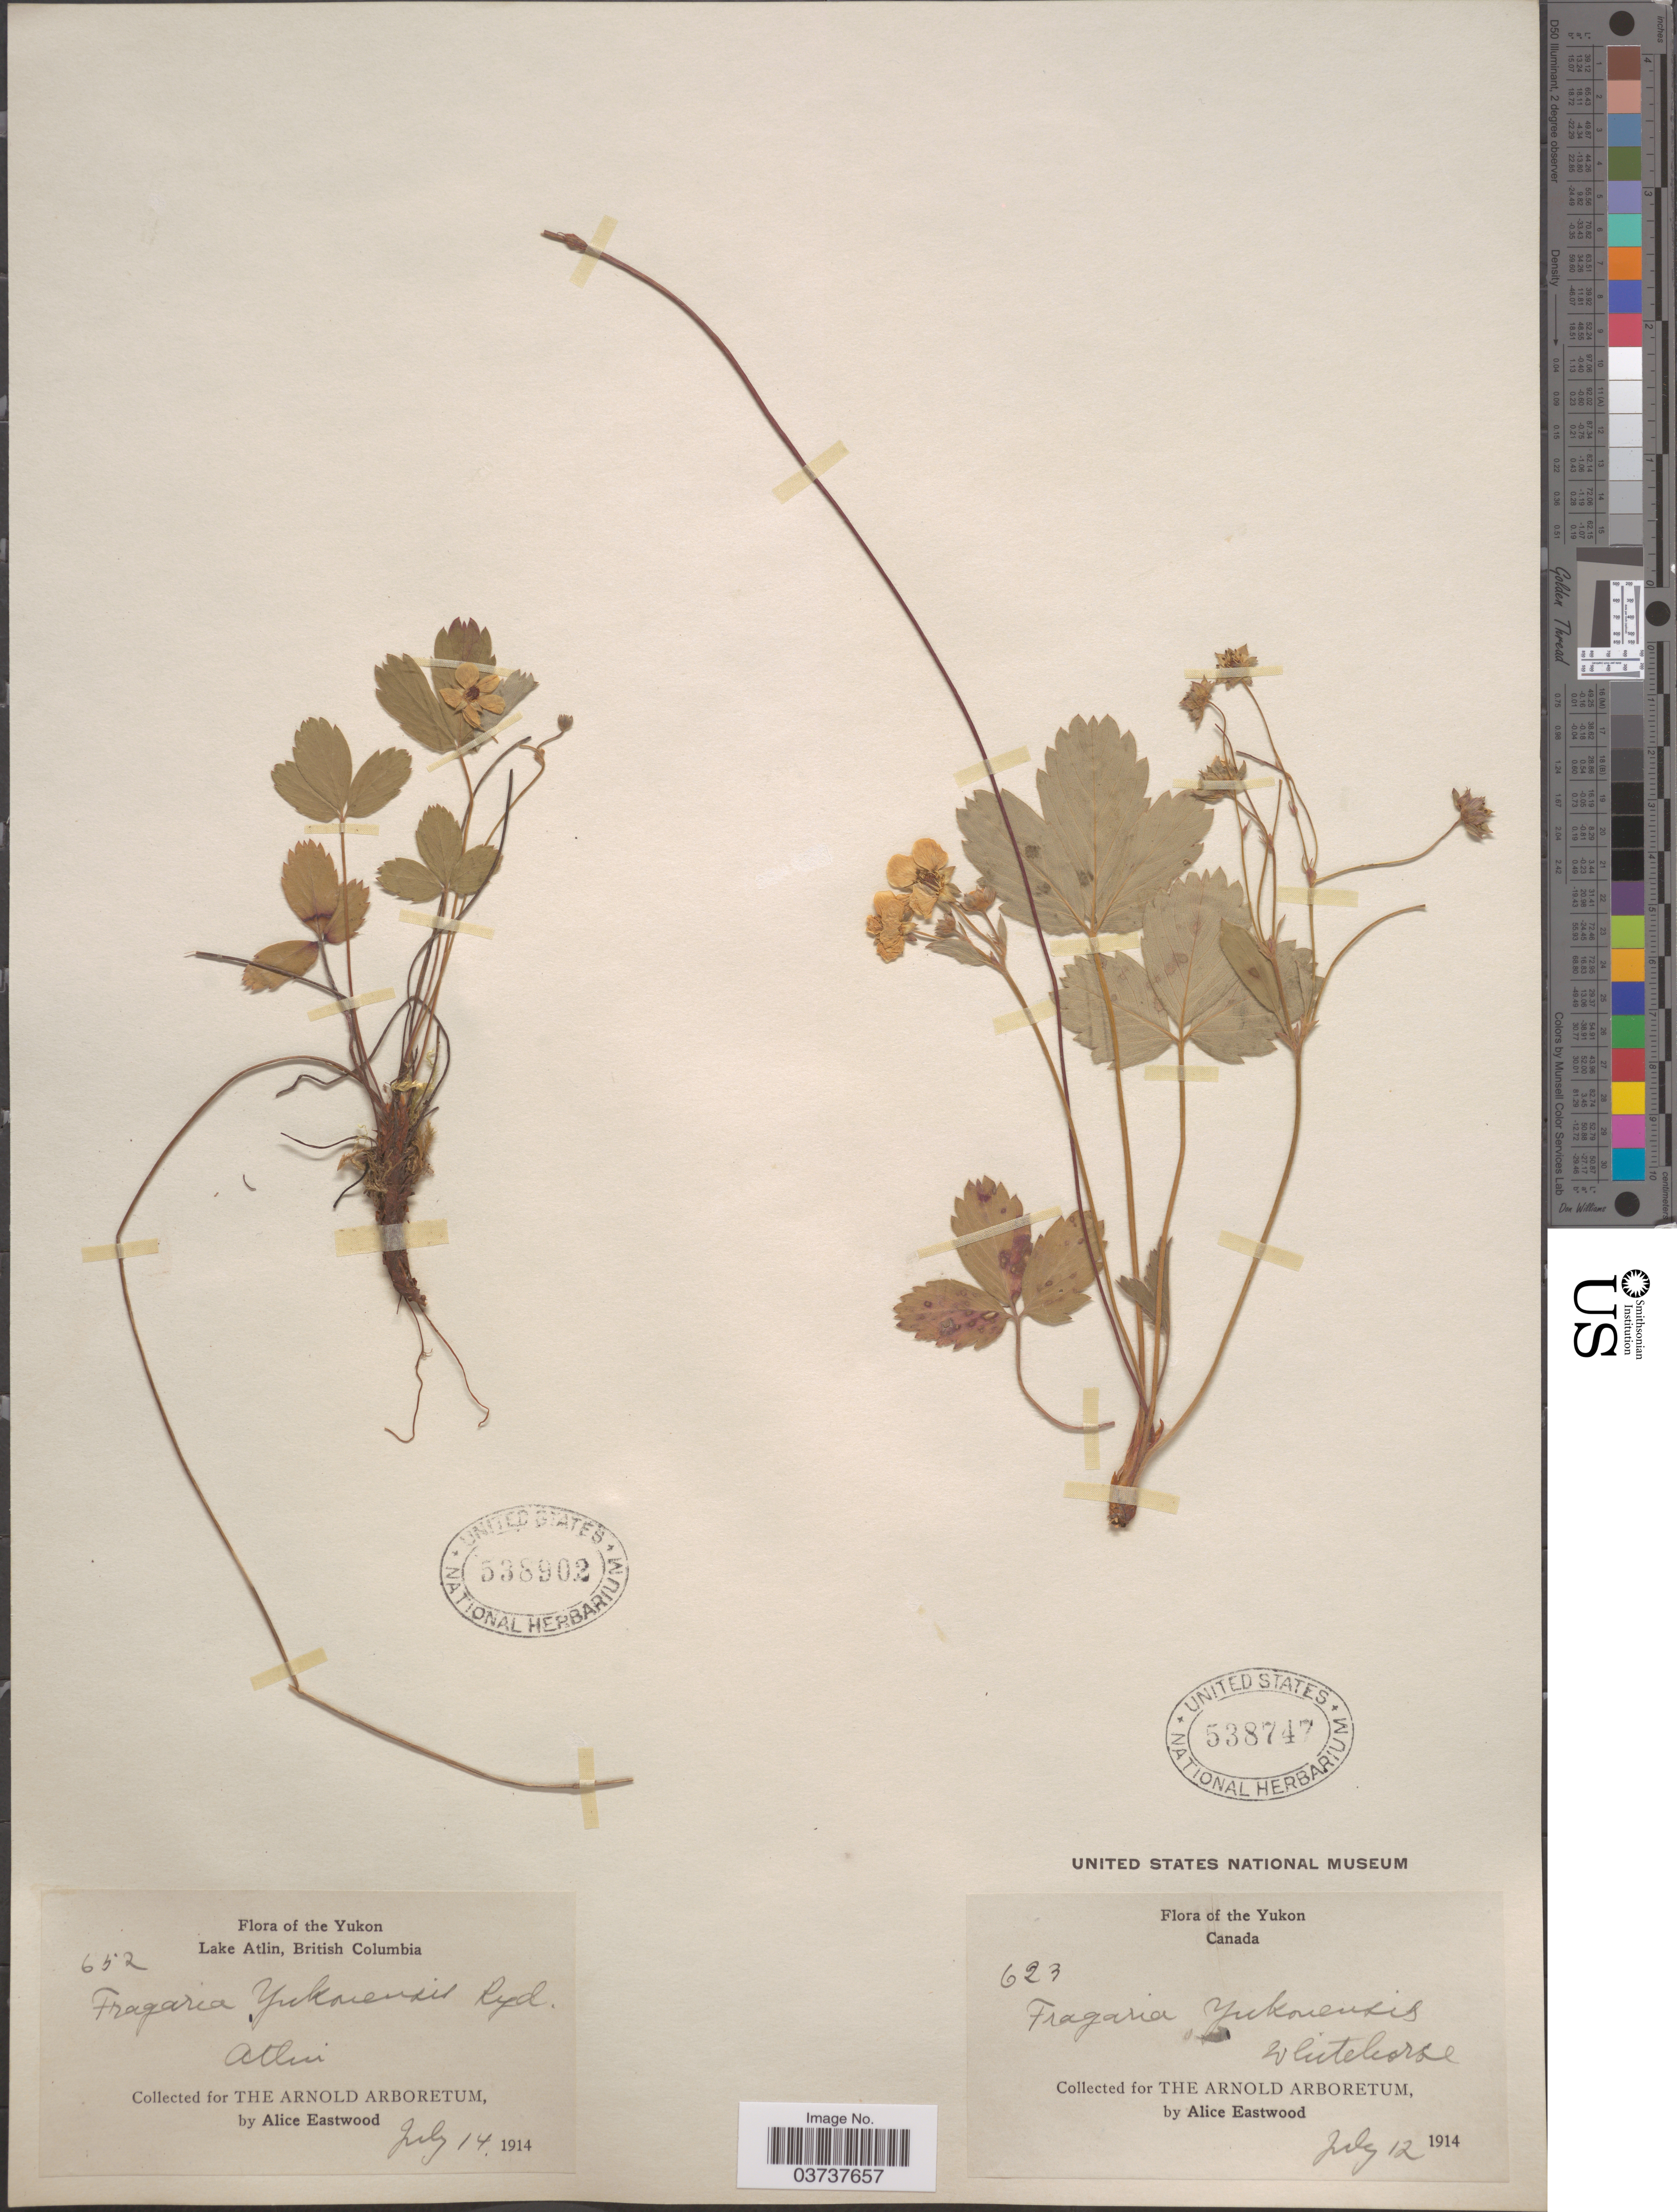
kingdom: Plantae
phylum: Tracheophyta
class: Magnoliopsida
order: Rosales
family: Rosaceae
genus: Fragaria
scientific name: Fragaria virginiana subsp. glauca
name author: (S. Watson) Staudt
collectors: A. Eastwood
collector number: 623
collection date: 1914-07-12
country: Canada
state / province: Yukon Territory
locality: The Yukon. Whitehorse.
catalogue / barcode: US 538747-2